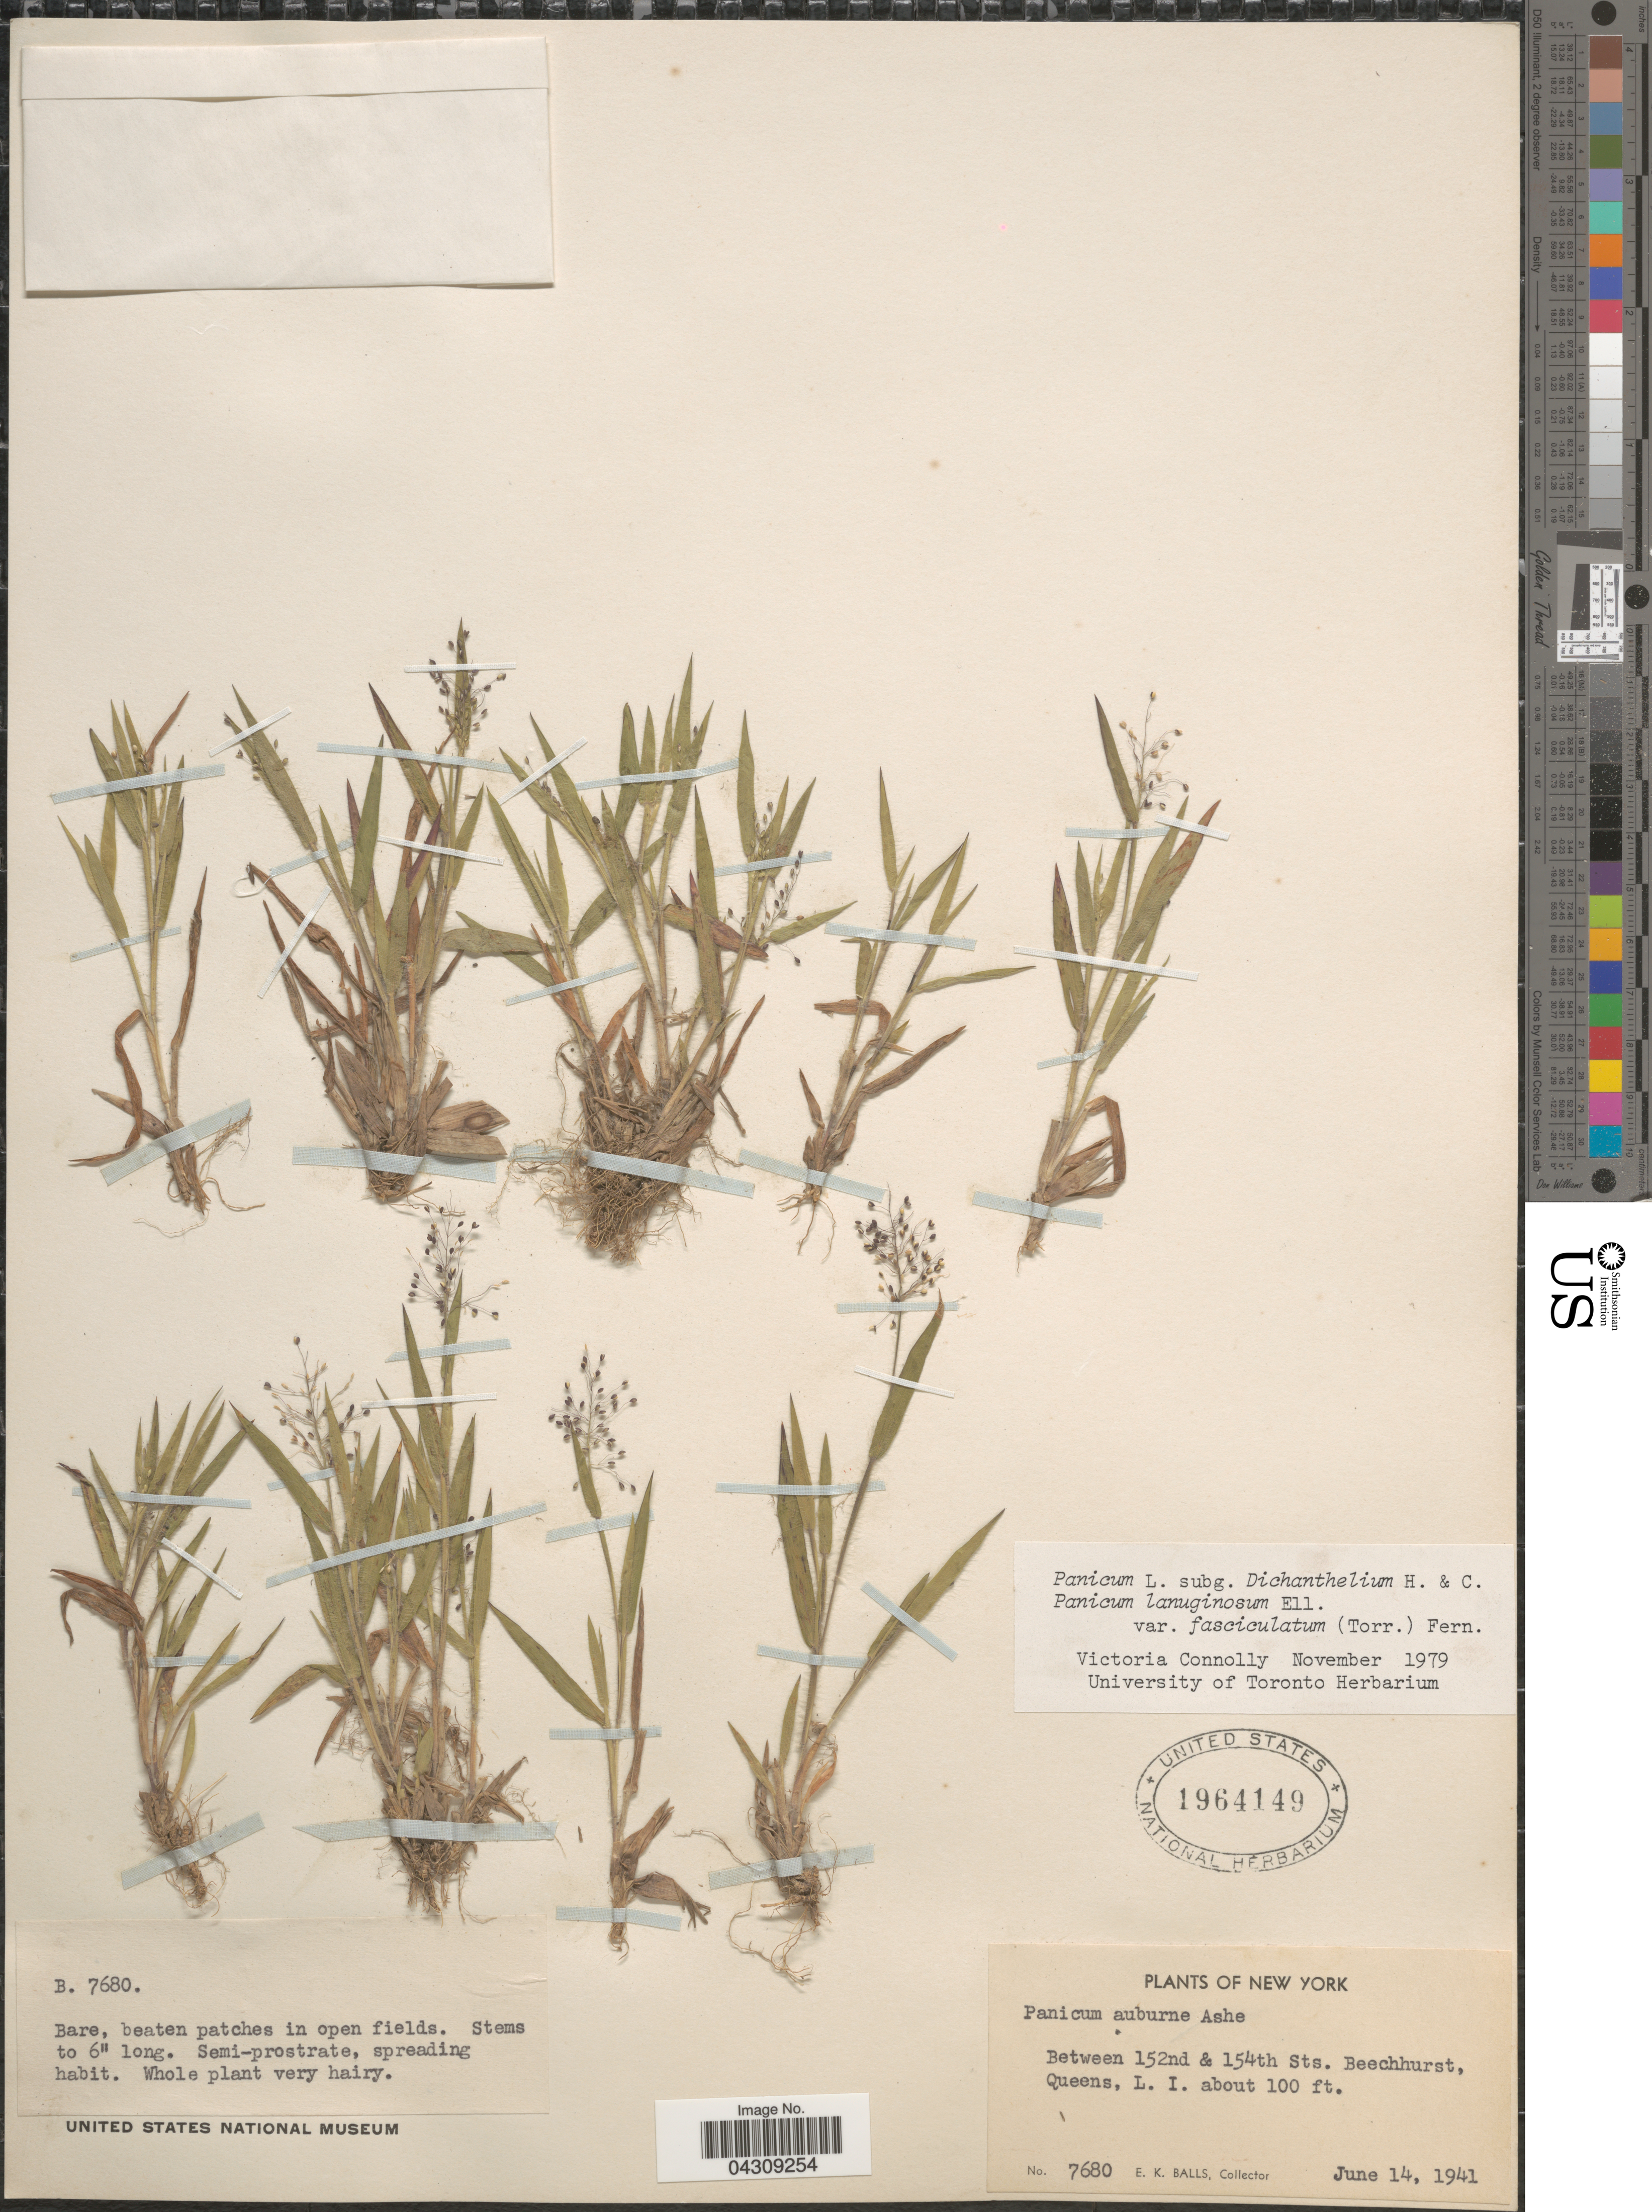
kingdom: Plantae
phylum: Tracheophyta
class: Liliopsida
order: Poales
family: Poaceae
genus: Dichanthelium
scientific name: Dichanthelium acuminatum var. acuminatum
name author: (Sw.) Gould & C.A. Clark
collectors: E. K. Balls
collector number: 7680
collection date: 1941-06-14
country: United States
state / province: New York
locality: Between 152nd & 154th Sts. Beechhurst, Queens, L. I.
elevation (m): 30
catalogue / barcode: US 1964149